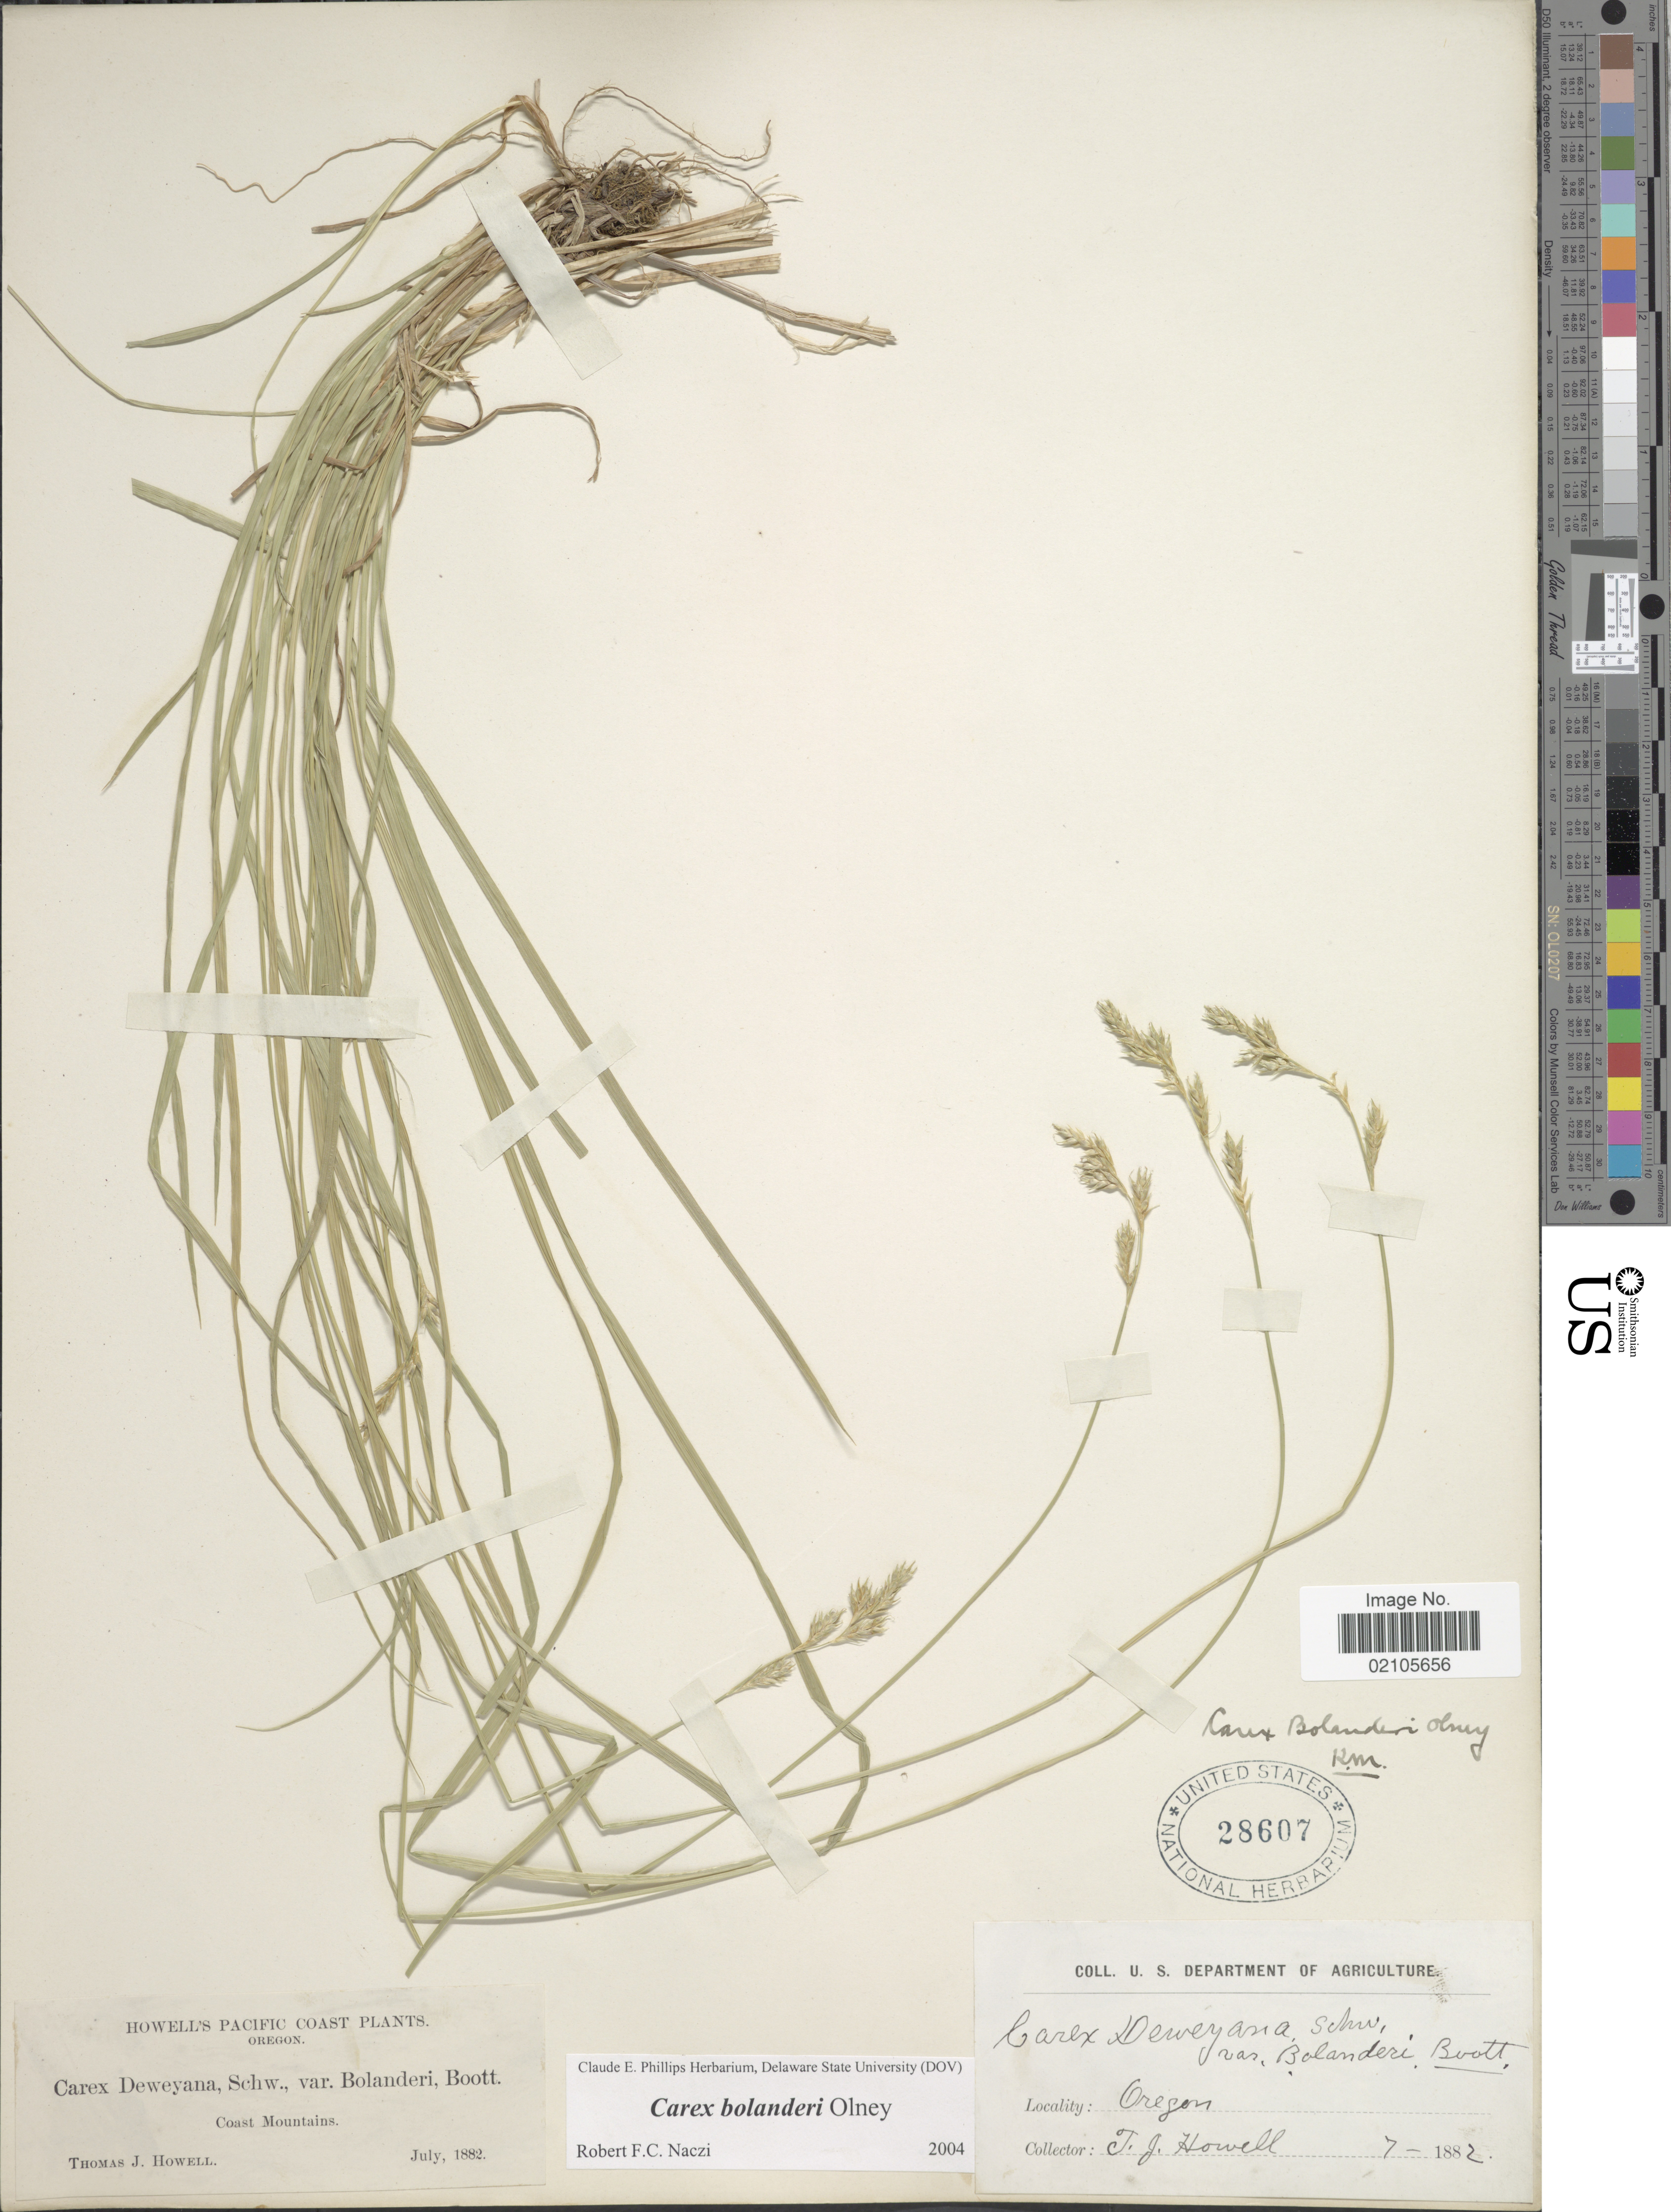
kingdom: Plantae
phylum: Tracheophyta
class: Liliopsida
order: Poales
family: Cyperaceae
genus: Carex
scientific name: Carex bolanderi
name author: Olney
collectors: T. J. Howell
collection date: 1882-07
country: United States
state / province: Oregon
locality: Howell's Pacific Coast, Coast Mountains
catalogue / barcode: US 28607